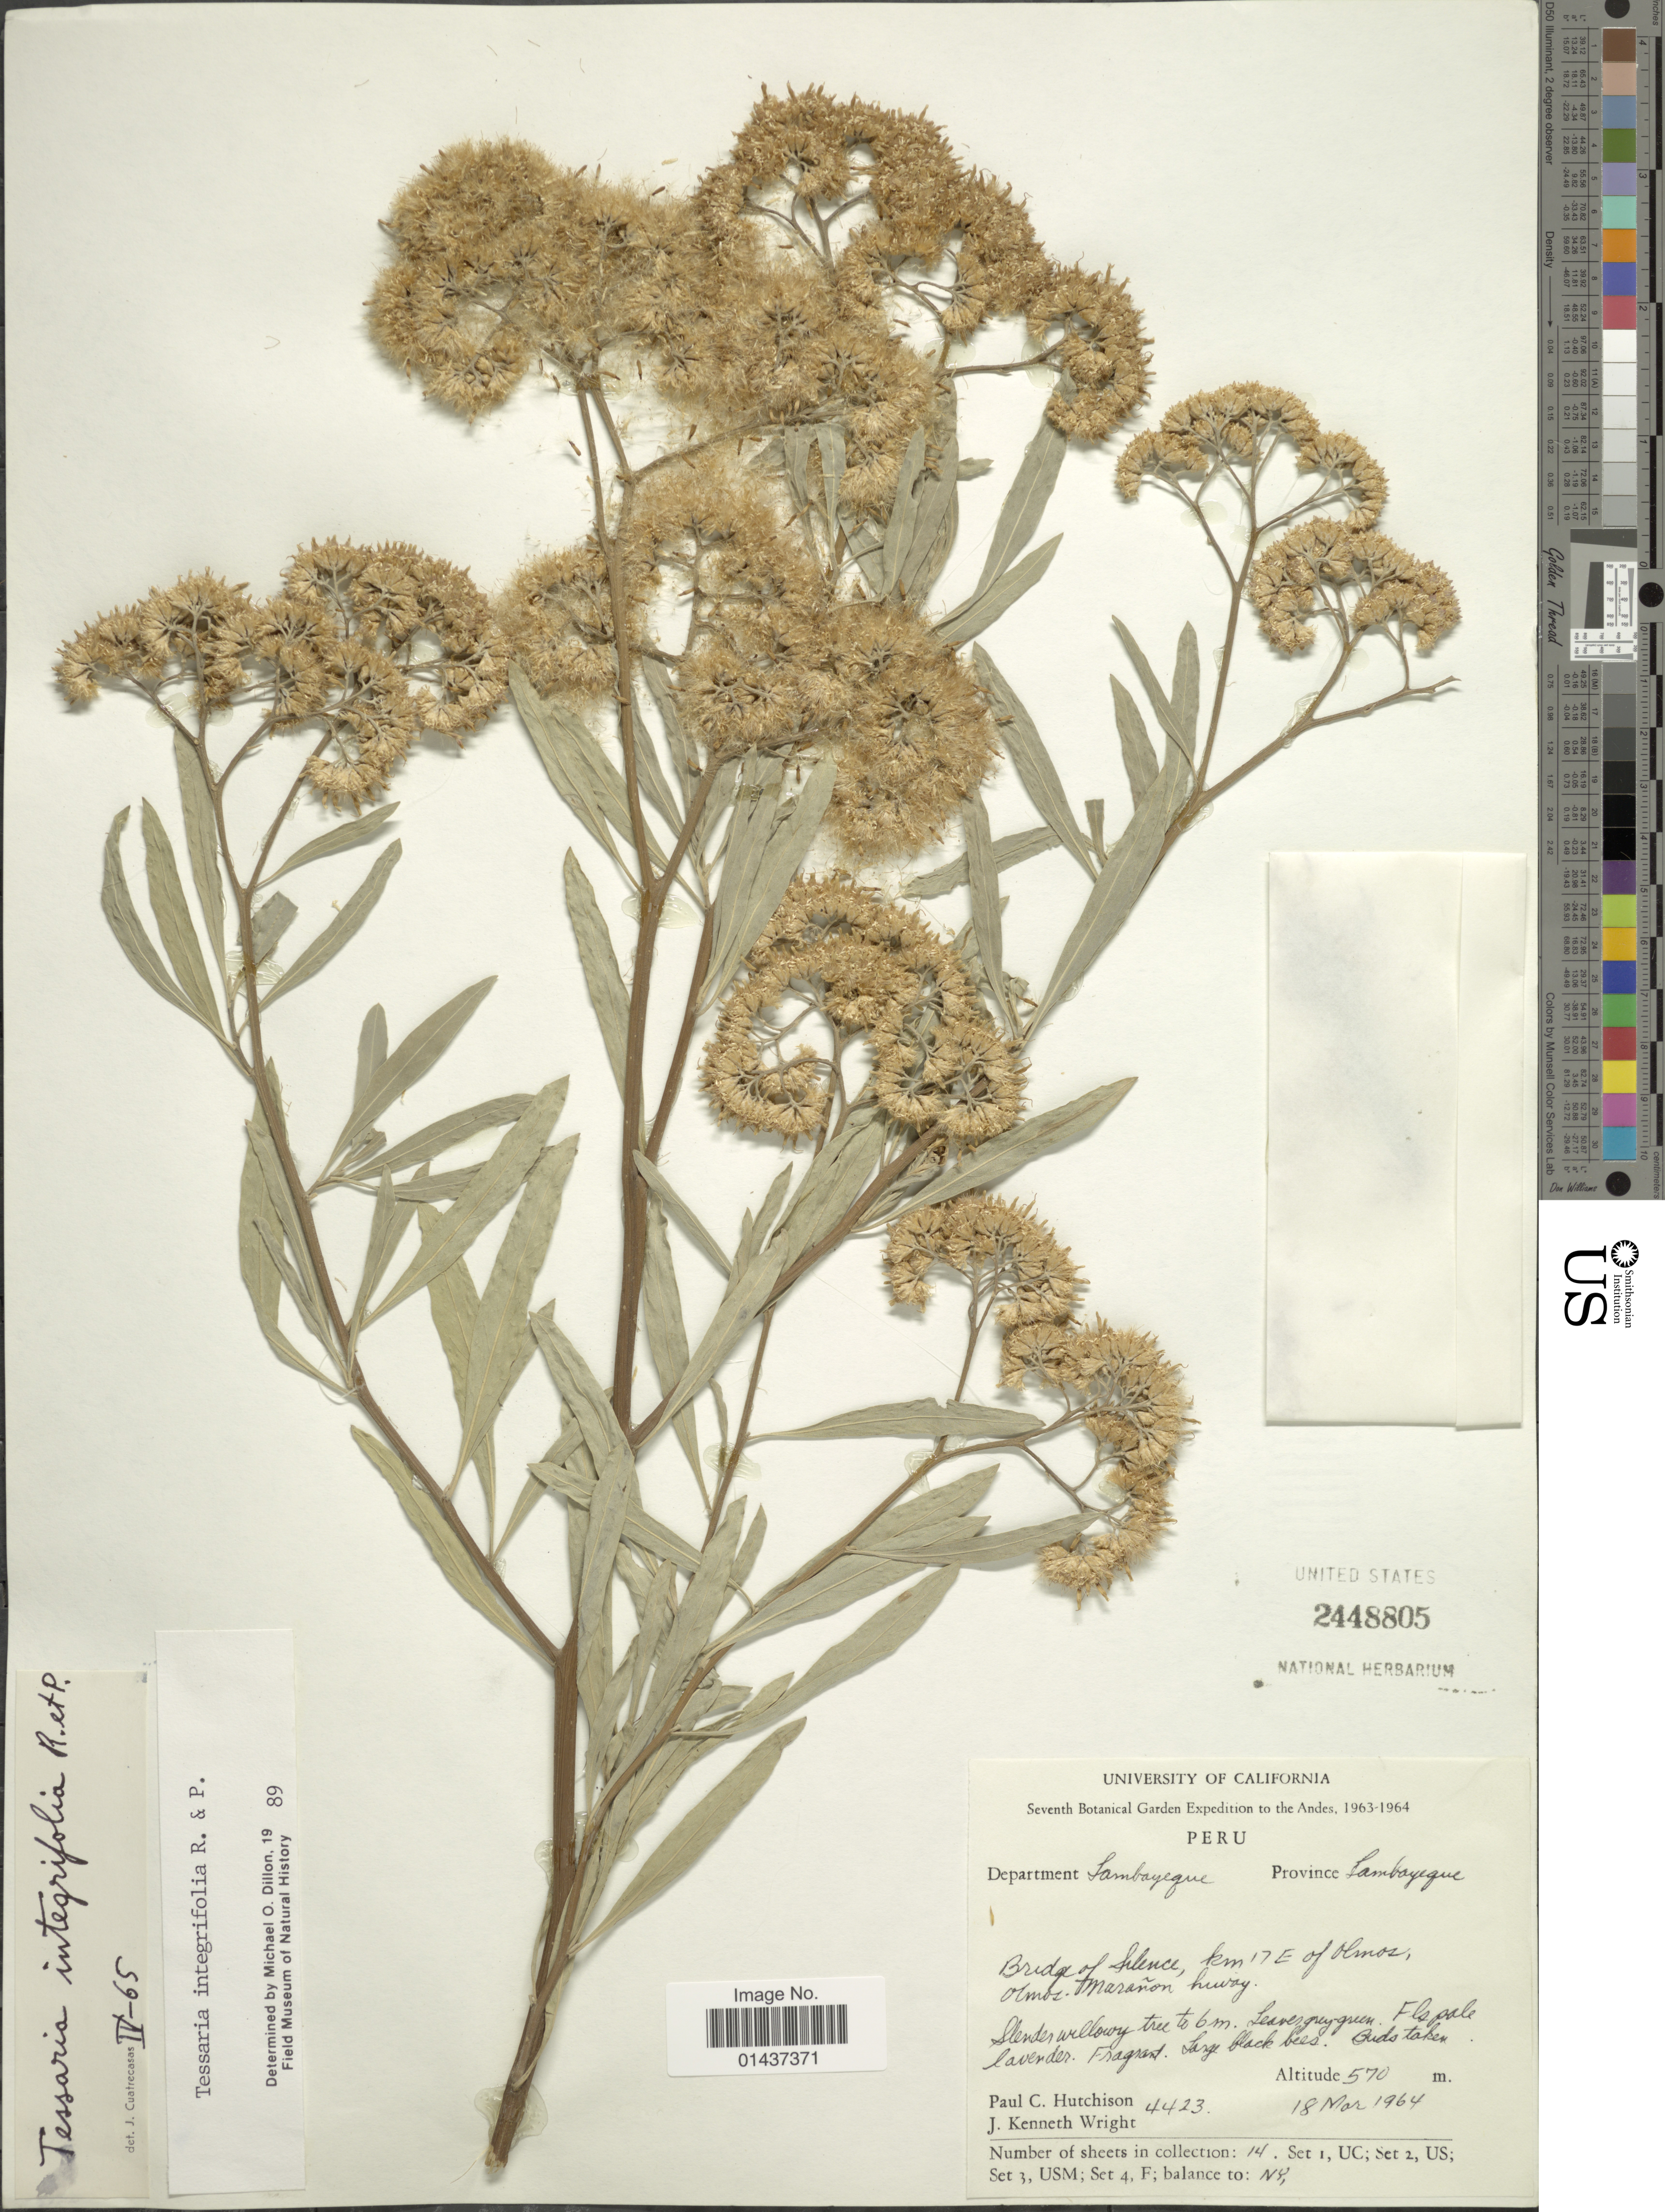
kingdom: Plantae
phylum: Tracheophyta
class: Magnoliopsida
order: Asterales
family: Asteraceae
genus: Tessaria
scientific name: Tessaria integrifolia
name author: Ruiz & Pav.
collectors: P. C. Hutchison & J. K. Wright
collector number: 4423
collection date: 1964-03-18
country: Peru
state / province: Lambayeque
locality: Department Lambayeque, bridge of Silence, km 17E of Olmos, Olmos, Marañon hway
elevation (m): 570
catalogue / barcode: US 2448805